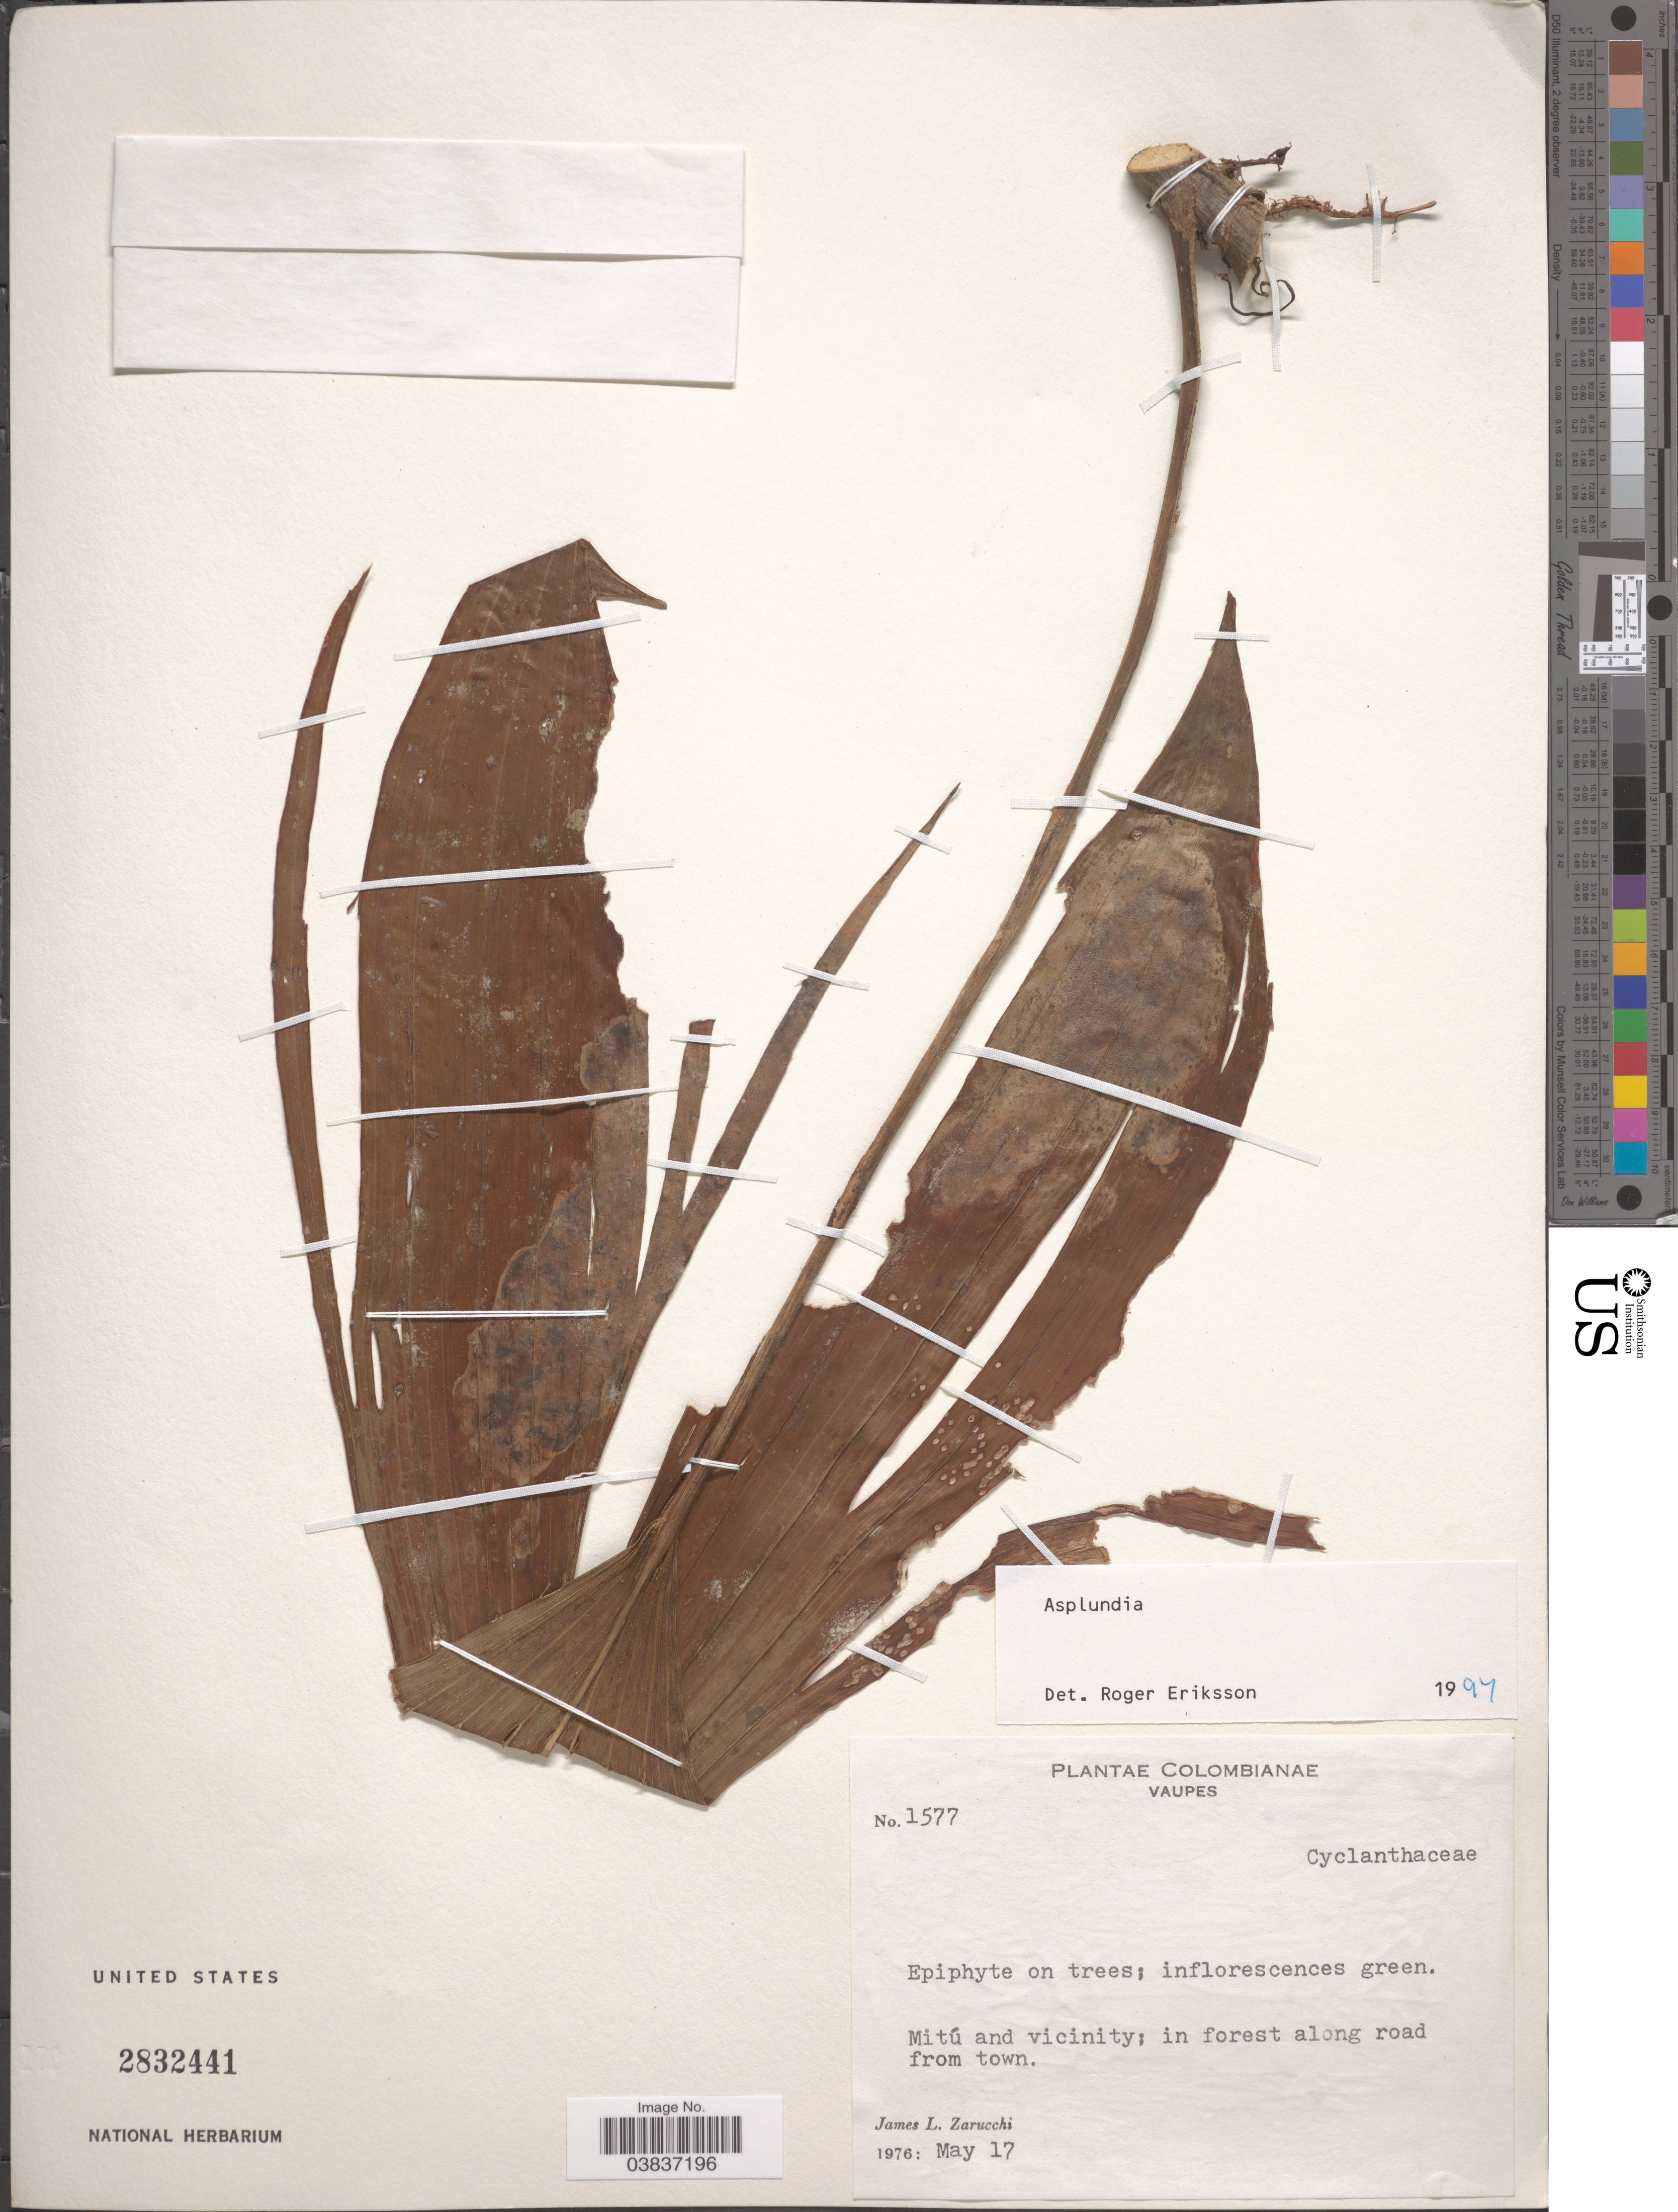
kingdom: Plantae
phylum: Tracheophyta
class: Liliopsida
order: Pandanales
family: Cyclanthaceae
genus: Asplundia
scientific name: Asplundia sp.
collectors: J. L. Zarucchi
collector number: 1577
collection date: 1976-05-17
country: Colombia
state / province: Vaupés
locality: Mitú and vicinity; along road from town.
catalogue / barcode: US 2832441